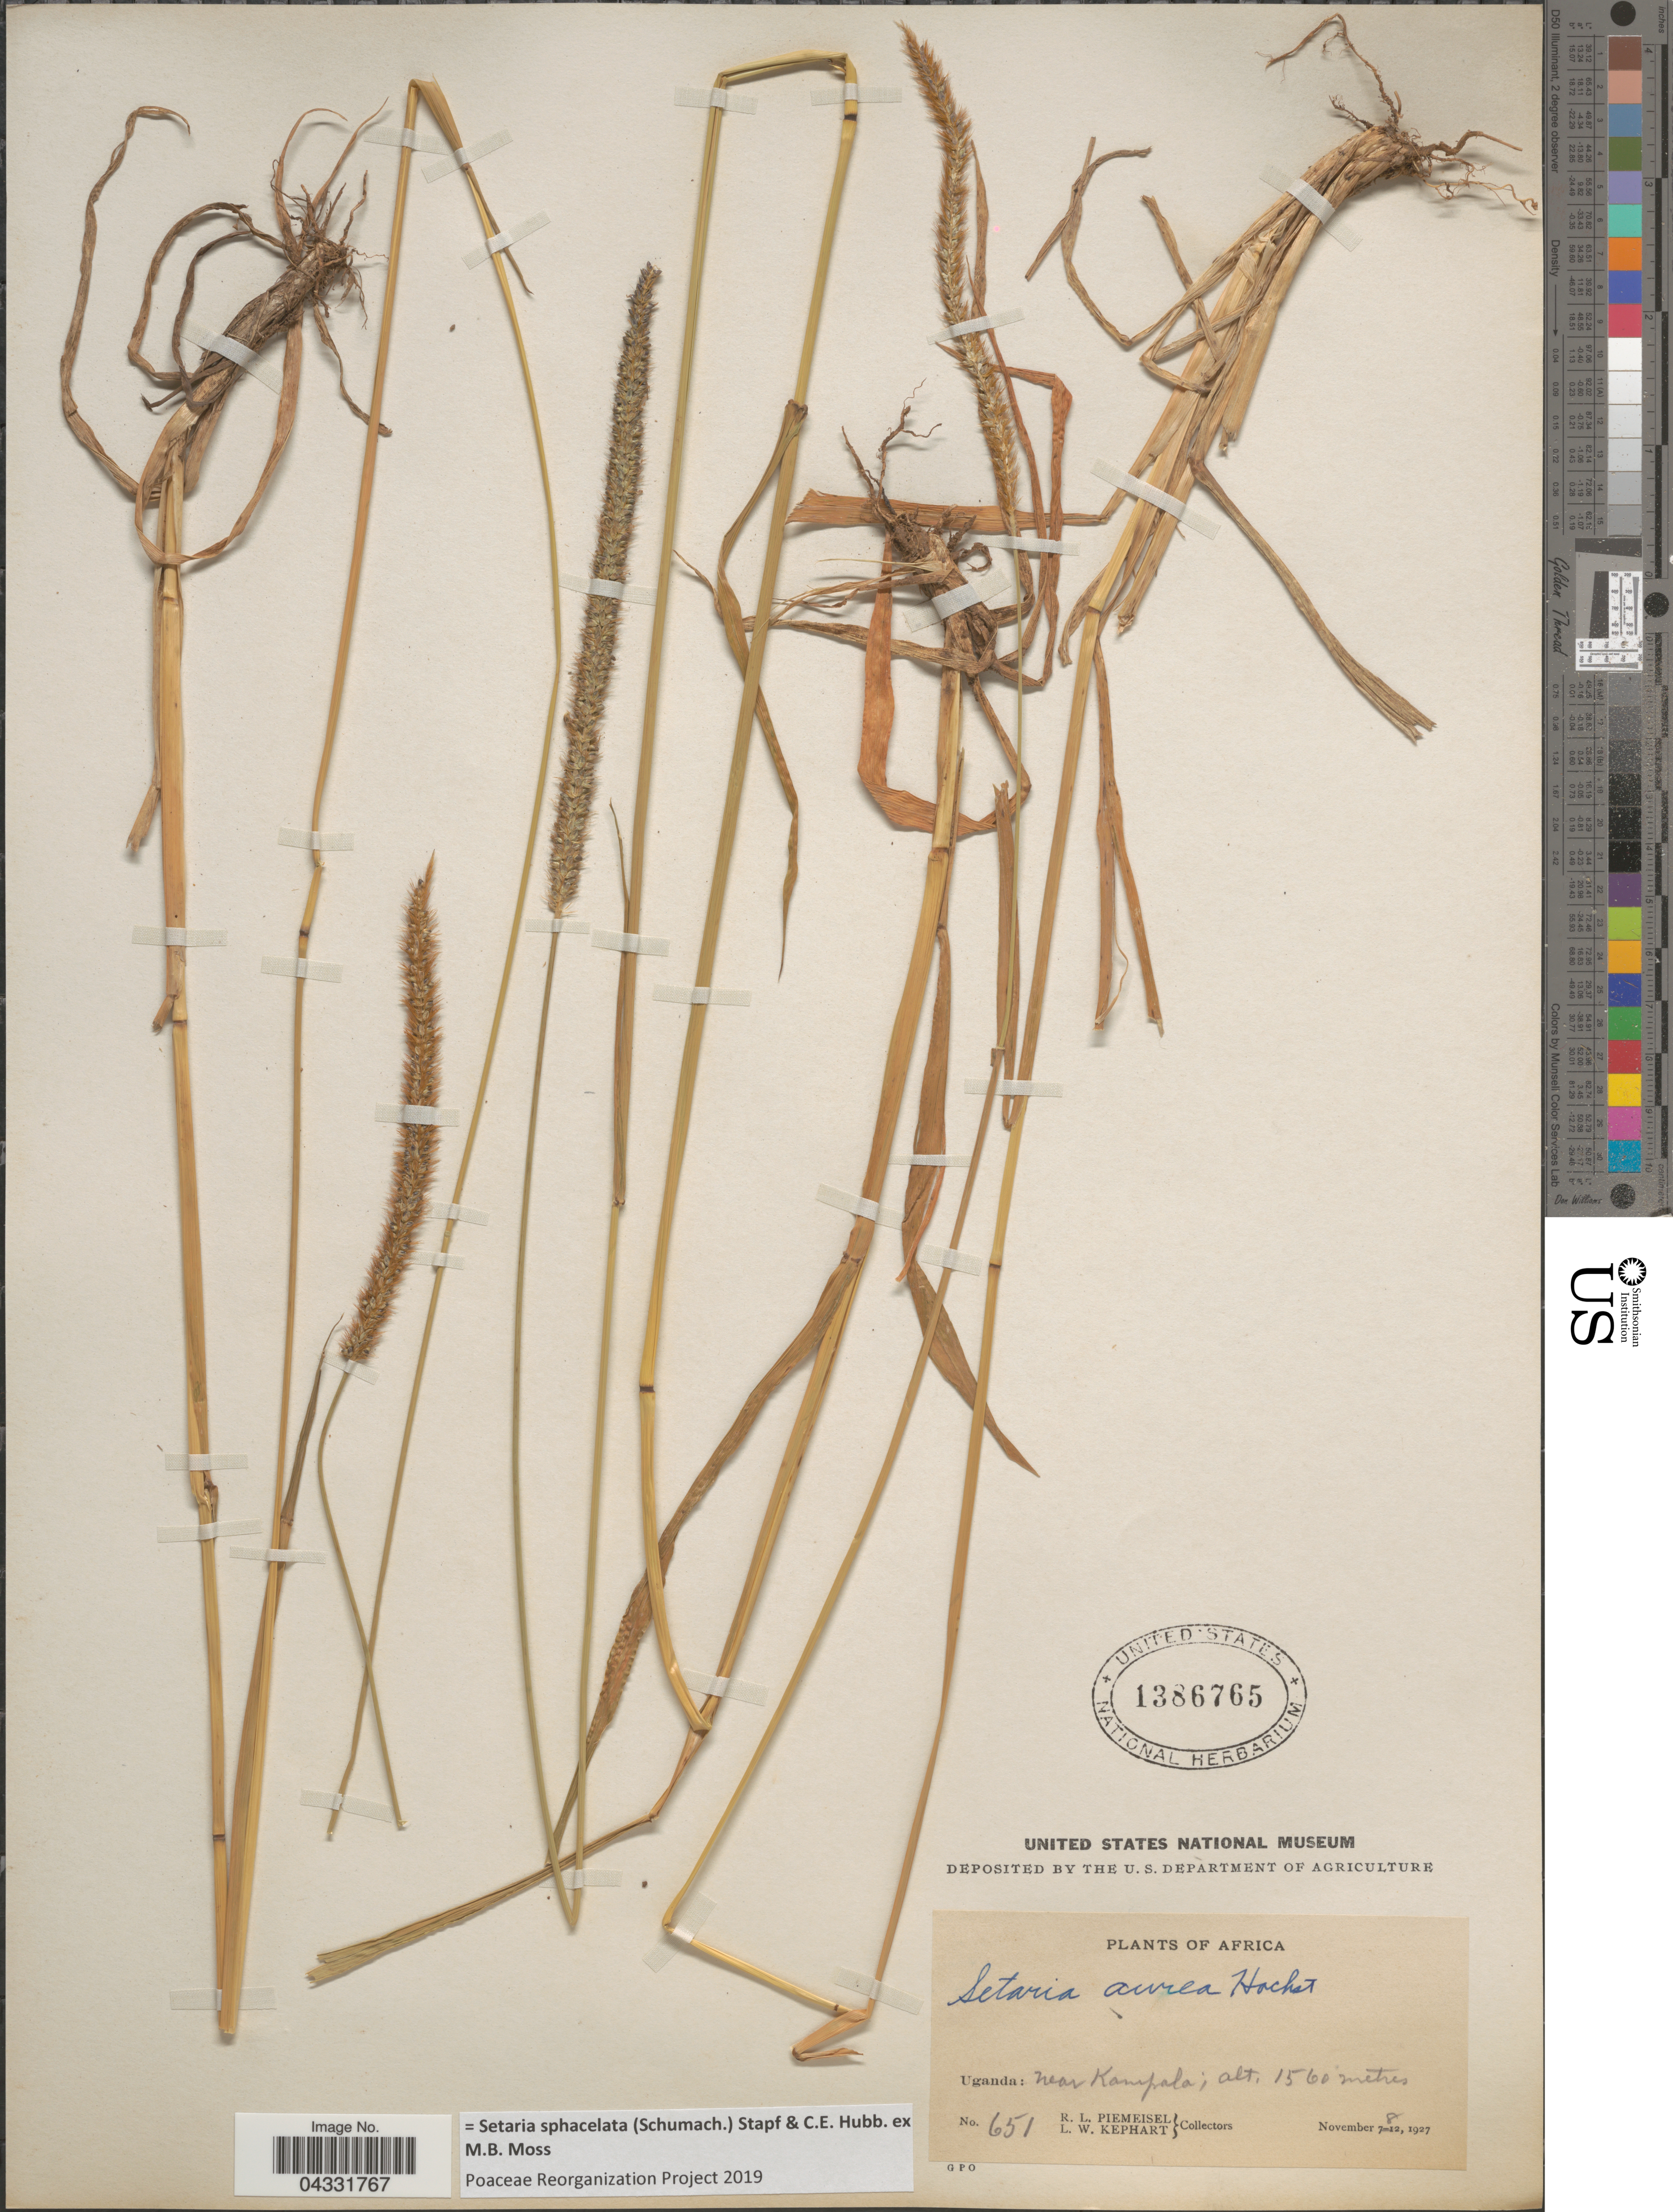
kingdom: Plantae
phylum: Tracheophyta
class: Liliopsida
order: Poales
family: Poaceae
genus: Setaria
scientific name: Setaria sphacelata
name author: (Schumach.) Stapf & Hubb. ex Moss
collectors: R. L. Piemeisel & L. W. Kephart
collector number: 651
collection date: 1927-11-08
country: Uganda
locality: Near Kampala.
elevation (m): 1560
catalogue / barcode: US 1386765